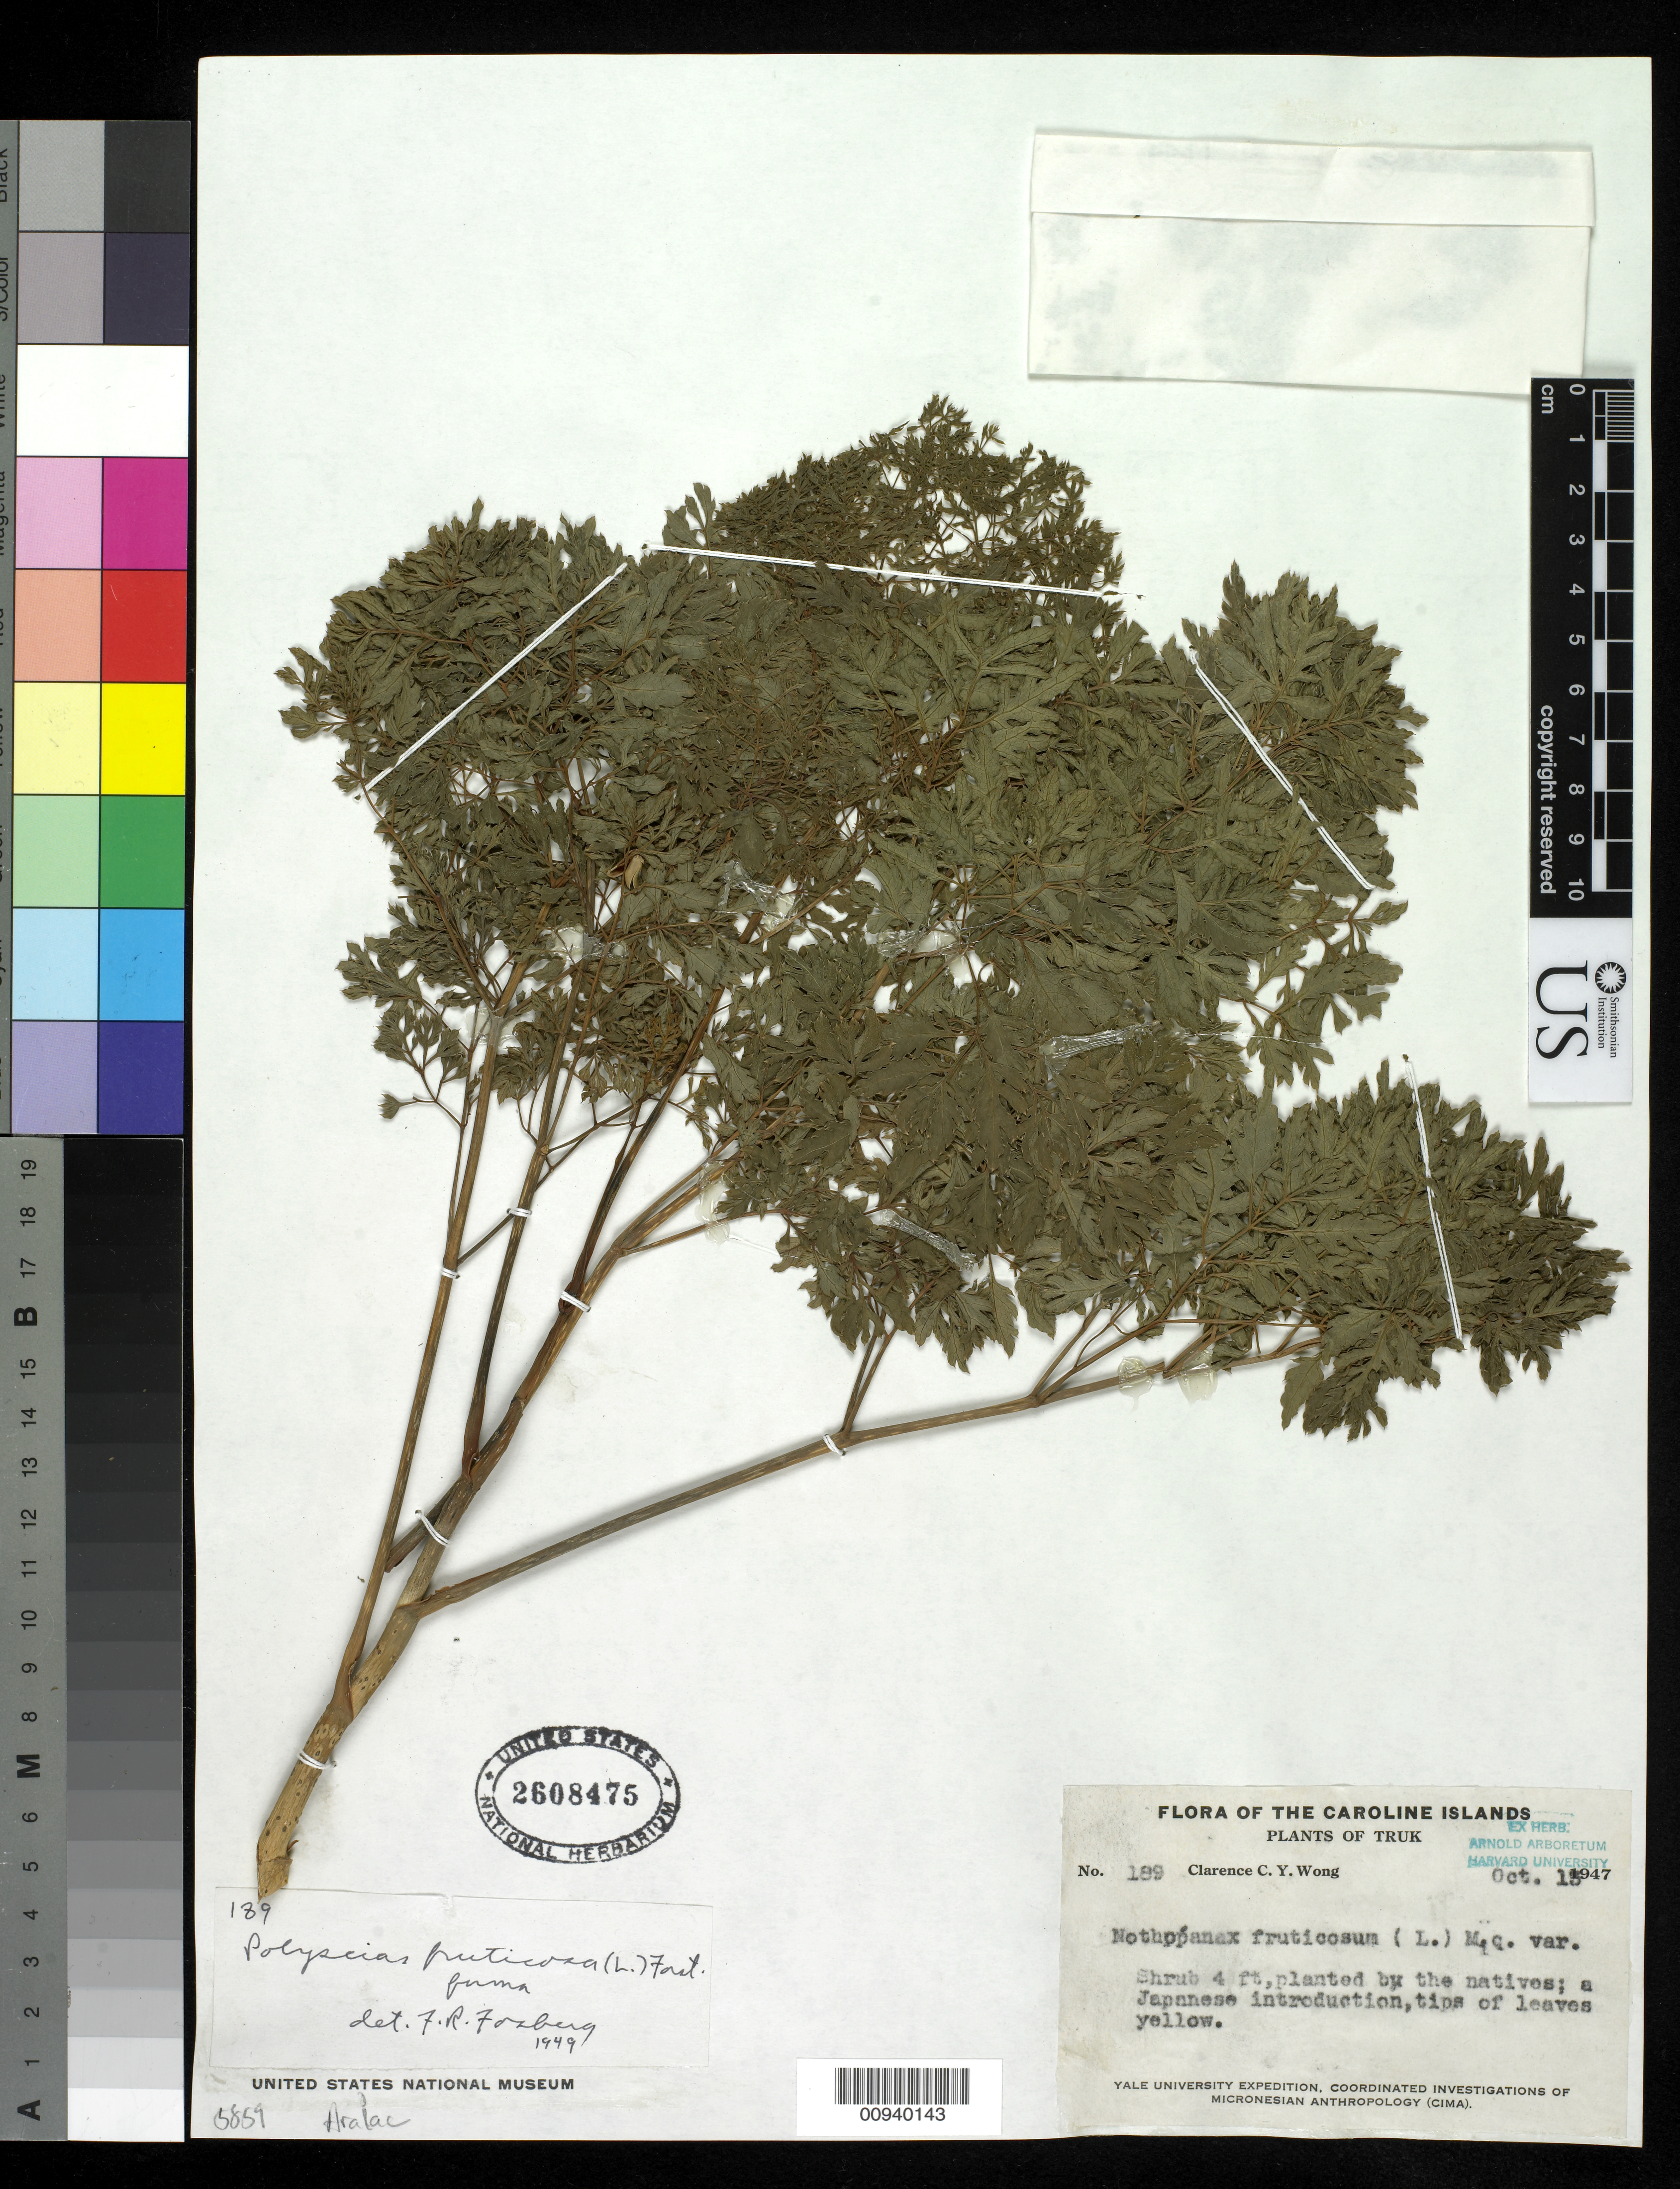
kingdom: Plantae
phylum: Tracheophyta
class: Magnoliopsida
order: Apiales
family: Araliaceae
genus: Polyscias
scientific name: Polyscias fruticosa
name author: (L.) Harms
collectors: C. Wong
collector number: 189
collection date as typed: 15 Oct 1947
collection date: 1947-10-15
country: Micronesia, Federated States of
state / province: Truk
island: Truk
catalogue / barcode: US 2608475